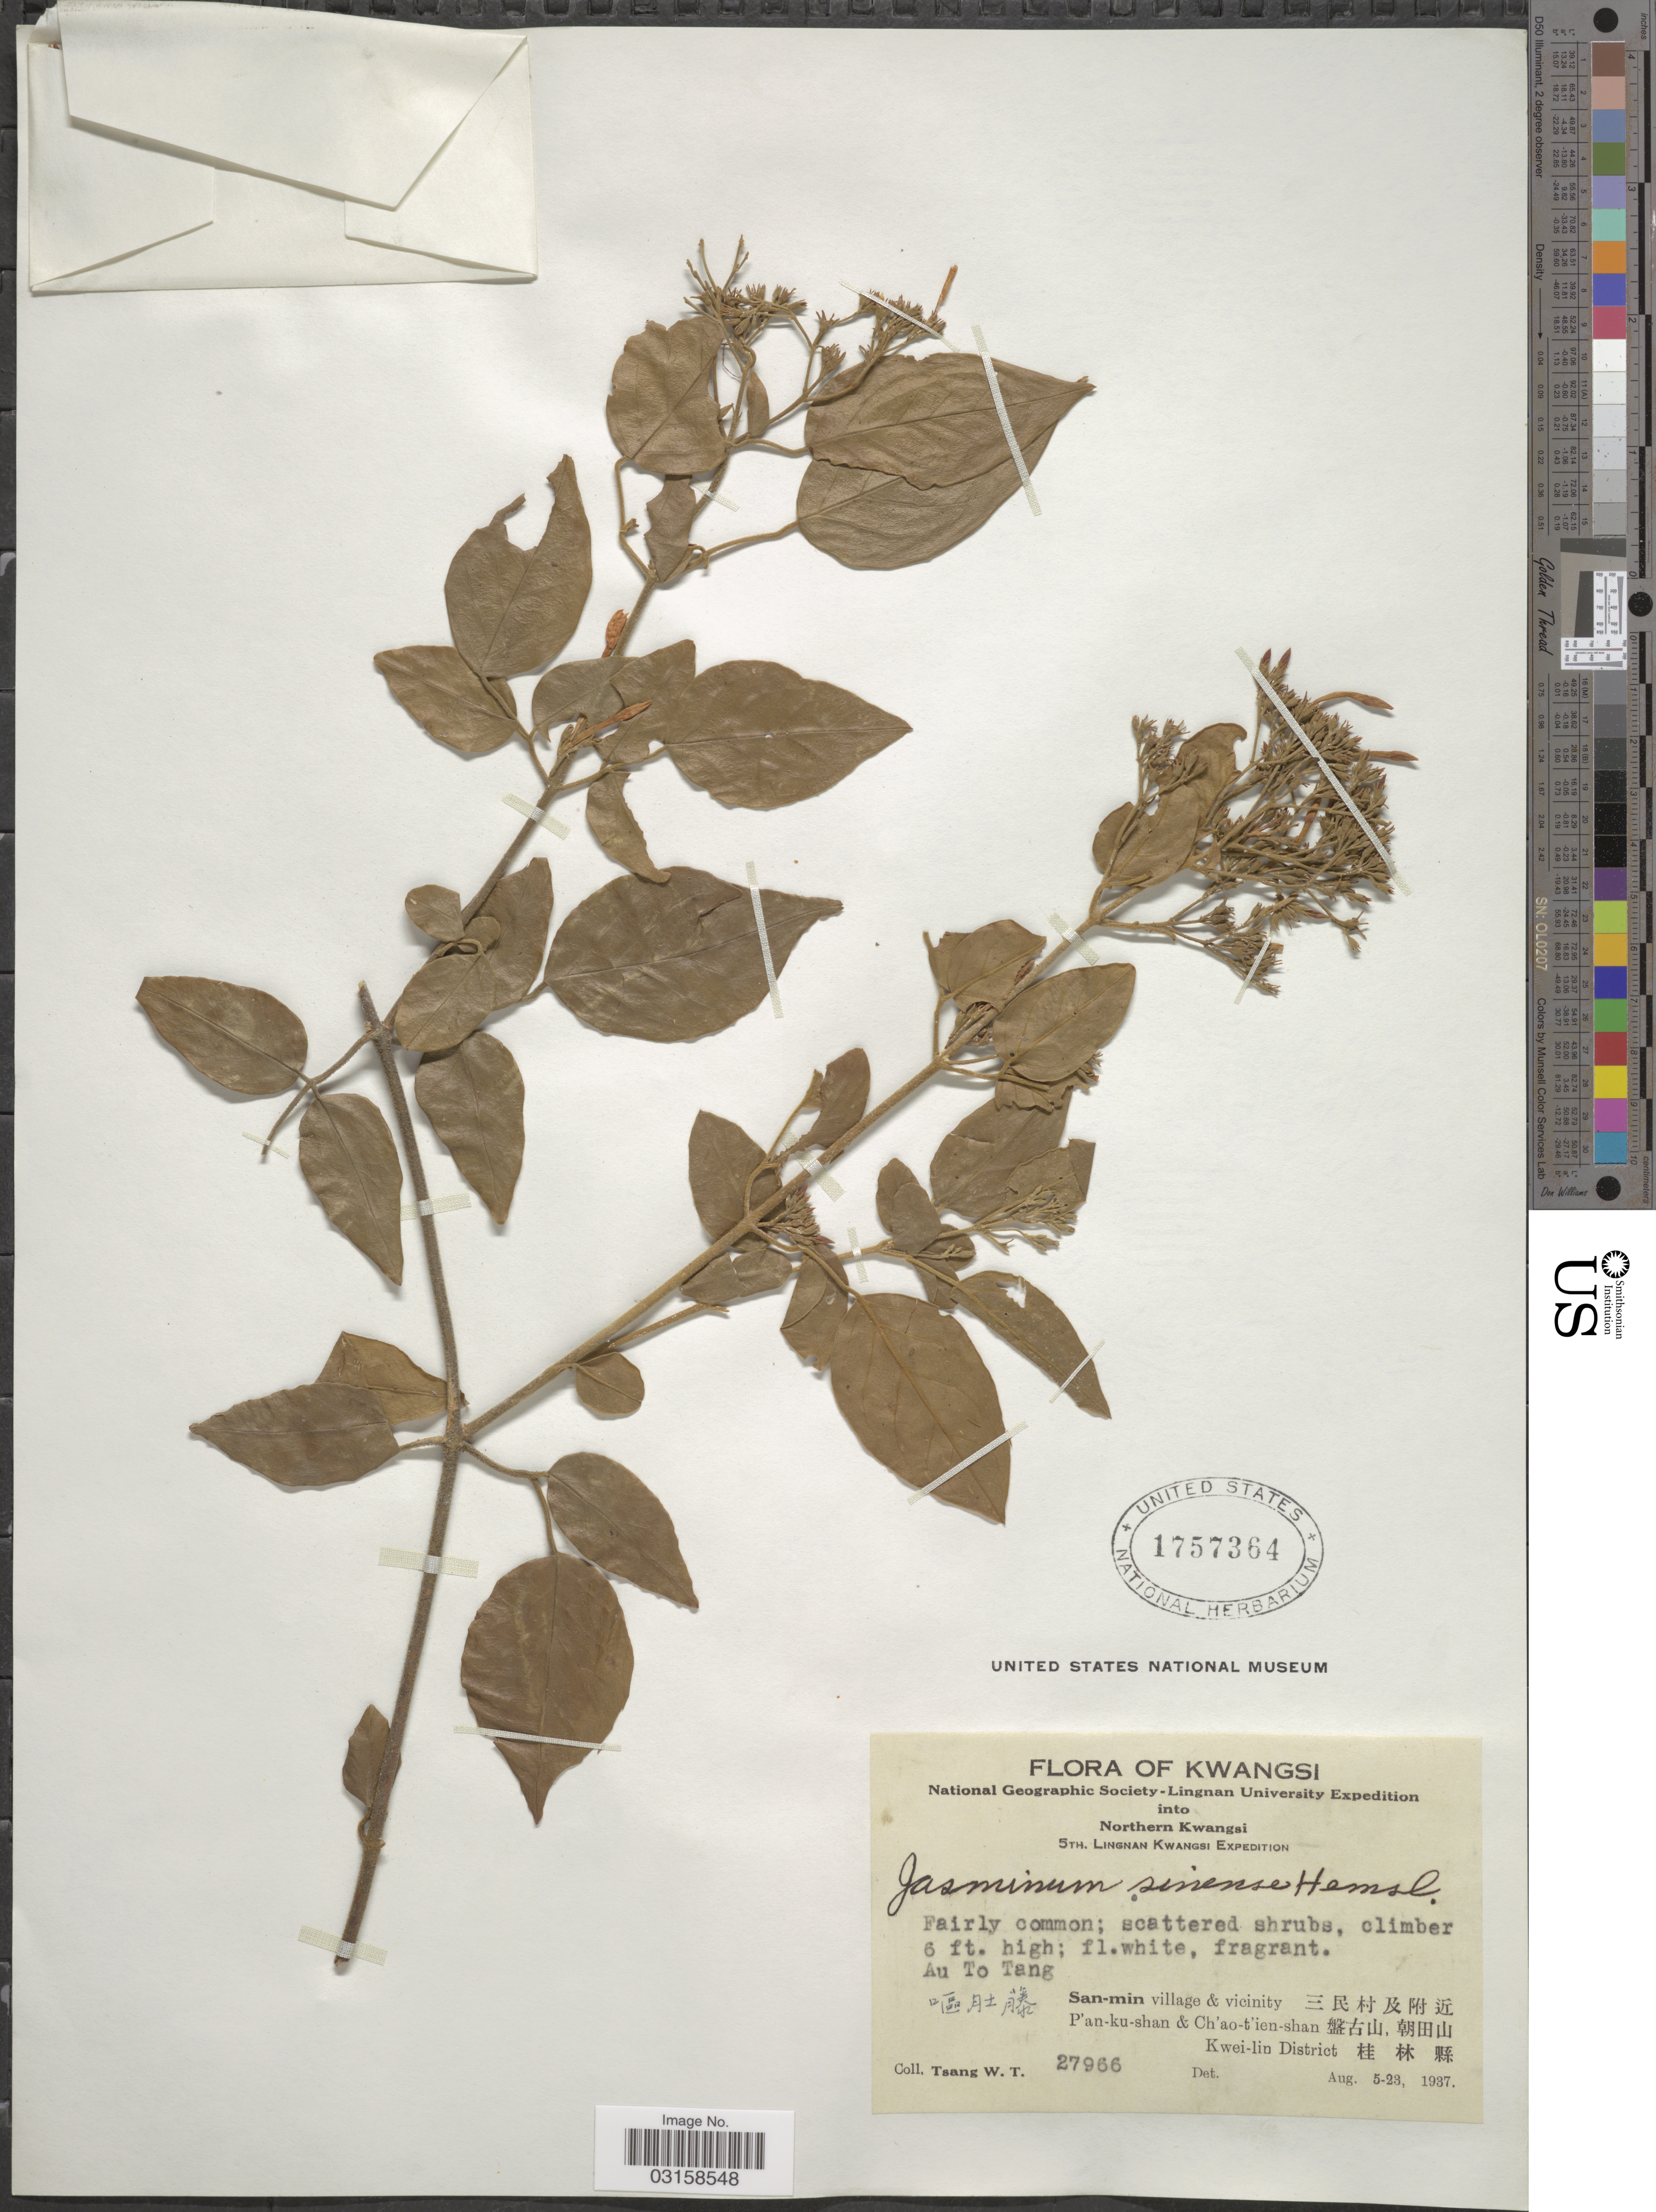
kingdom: Plantae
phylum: Tracheophyta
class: Magnoliopsida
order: Lamiales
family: Oleaceae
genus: Jasminum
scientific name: Jasminum sinense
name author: Hemsl.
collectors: W. T. Tsang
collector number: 27966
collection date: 1937-08-05/1937-08-23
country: China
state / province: Guangxi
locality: San-min village & vicinity P'an-ku-shan & Ch'ao-t'ien-shan Kwei-lin District . Au To Tang.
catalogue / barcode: US 1757364